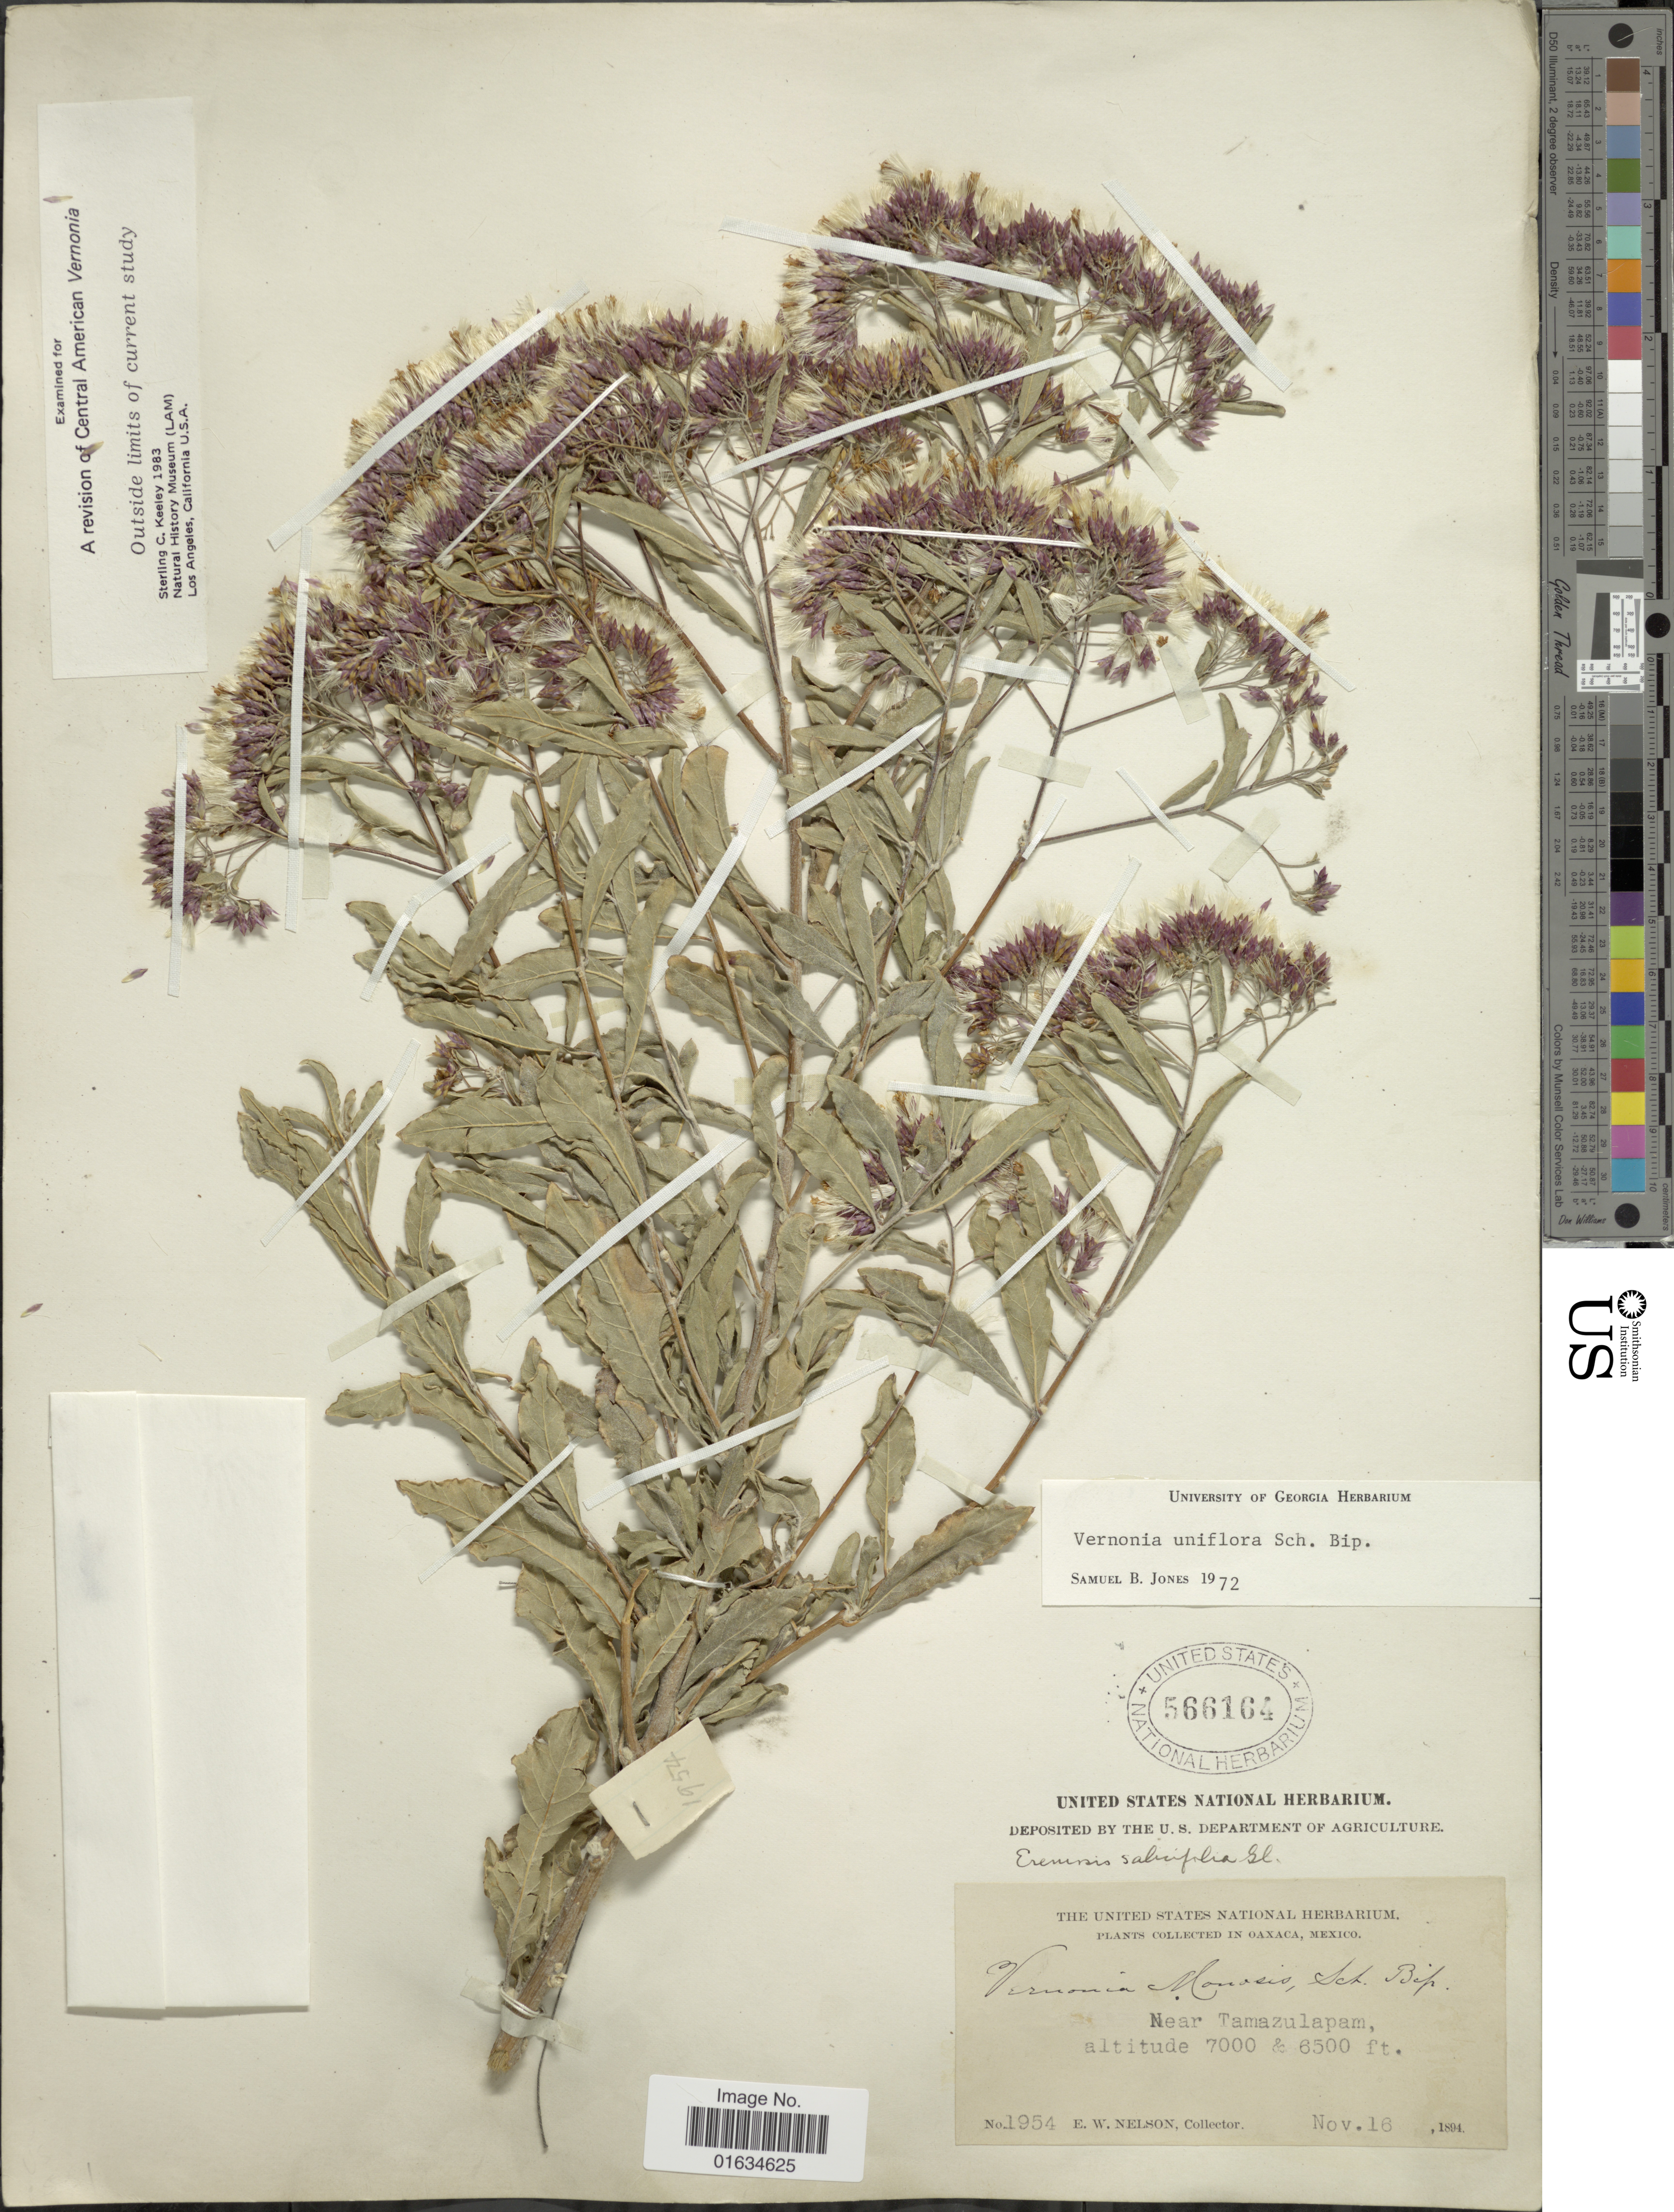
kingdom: Plantae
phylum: Tracheophyta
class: Magnoliopsida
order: Asterales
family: Asteraceae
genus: Critoniopsis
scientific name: Critoniopsis salicifolia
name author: (DC.) H. Rob.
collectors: E. W. Nelson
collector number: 1954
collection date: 1894-11-16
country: Mexico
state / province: Oaxaca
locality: Near Tamazulapam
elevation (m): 1981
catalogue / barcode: US 566164